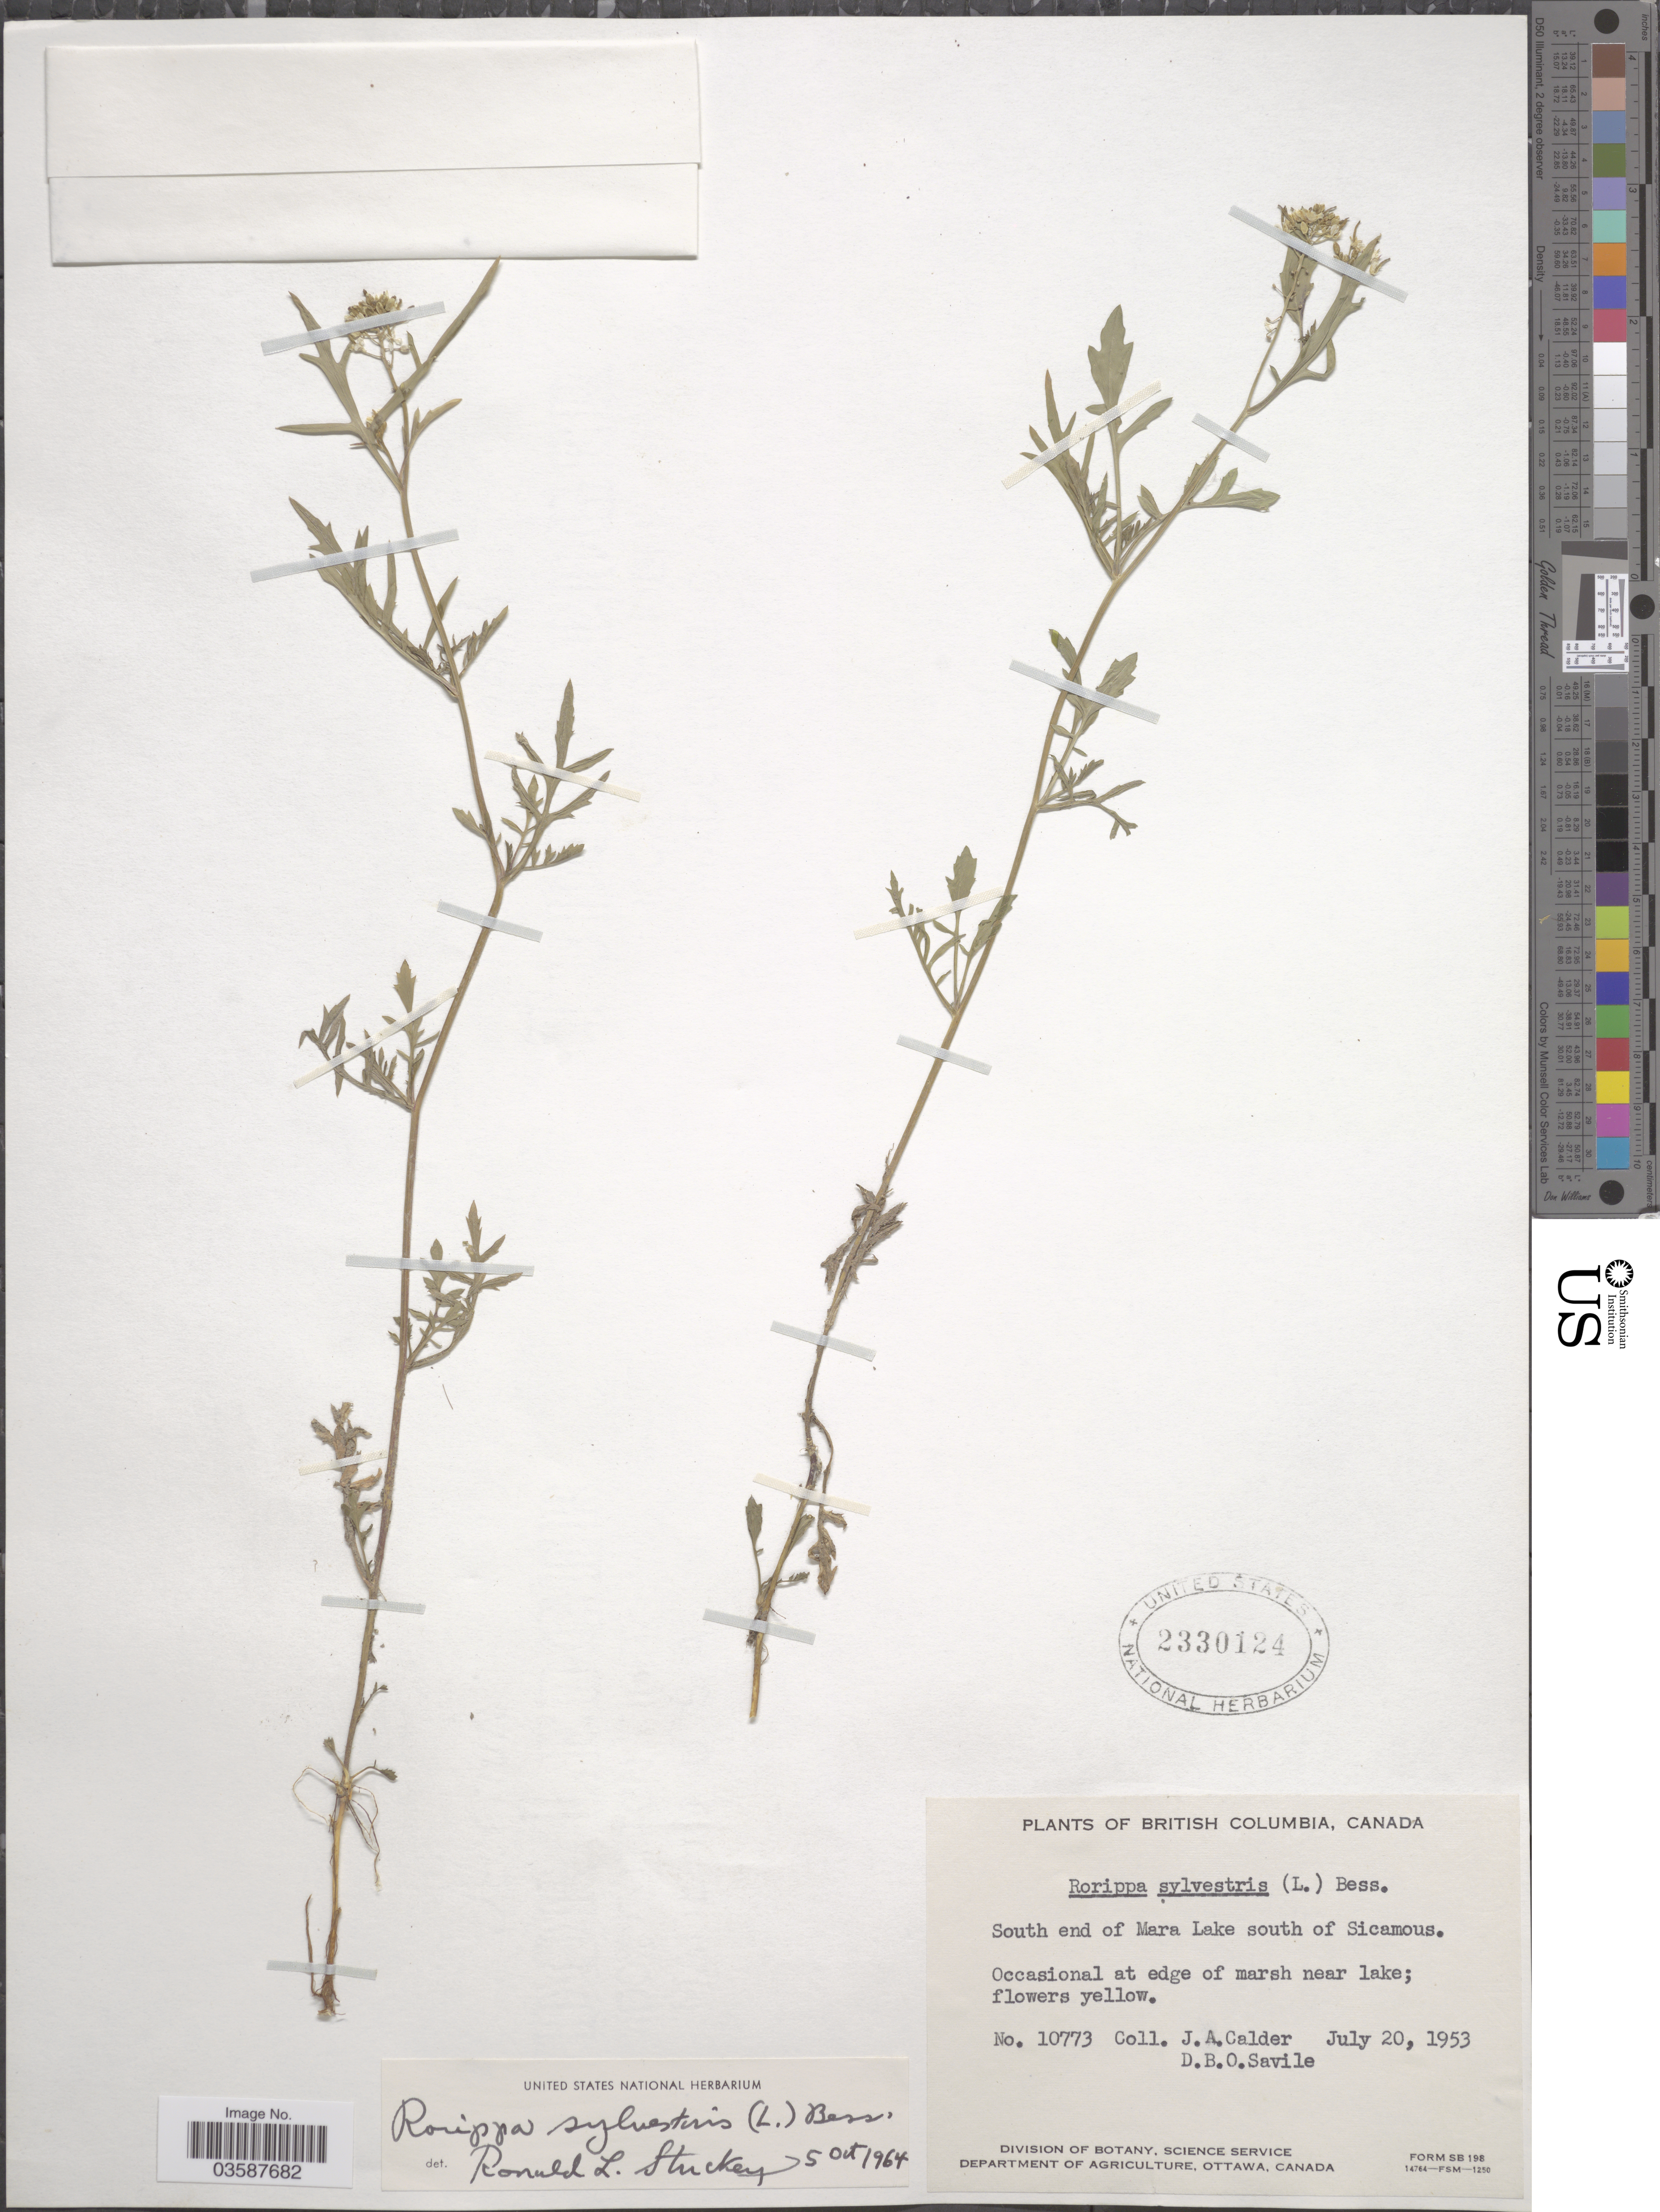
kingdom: Plantae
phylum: Tracheophyta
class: Magnoliopsida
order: Brassicales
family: Brassicaceae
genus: Rorippa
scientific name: Rorippa sylvestris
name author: (L.) Besser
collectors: J. A. Calder & D. Savile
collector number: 10773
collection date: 1953-07-20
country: Canada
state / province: British Columbia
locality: South end of Mara Lake south of Sicamous. Occasional at edge of marsh near lake.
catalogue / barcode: US 2330124